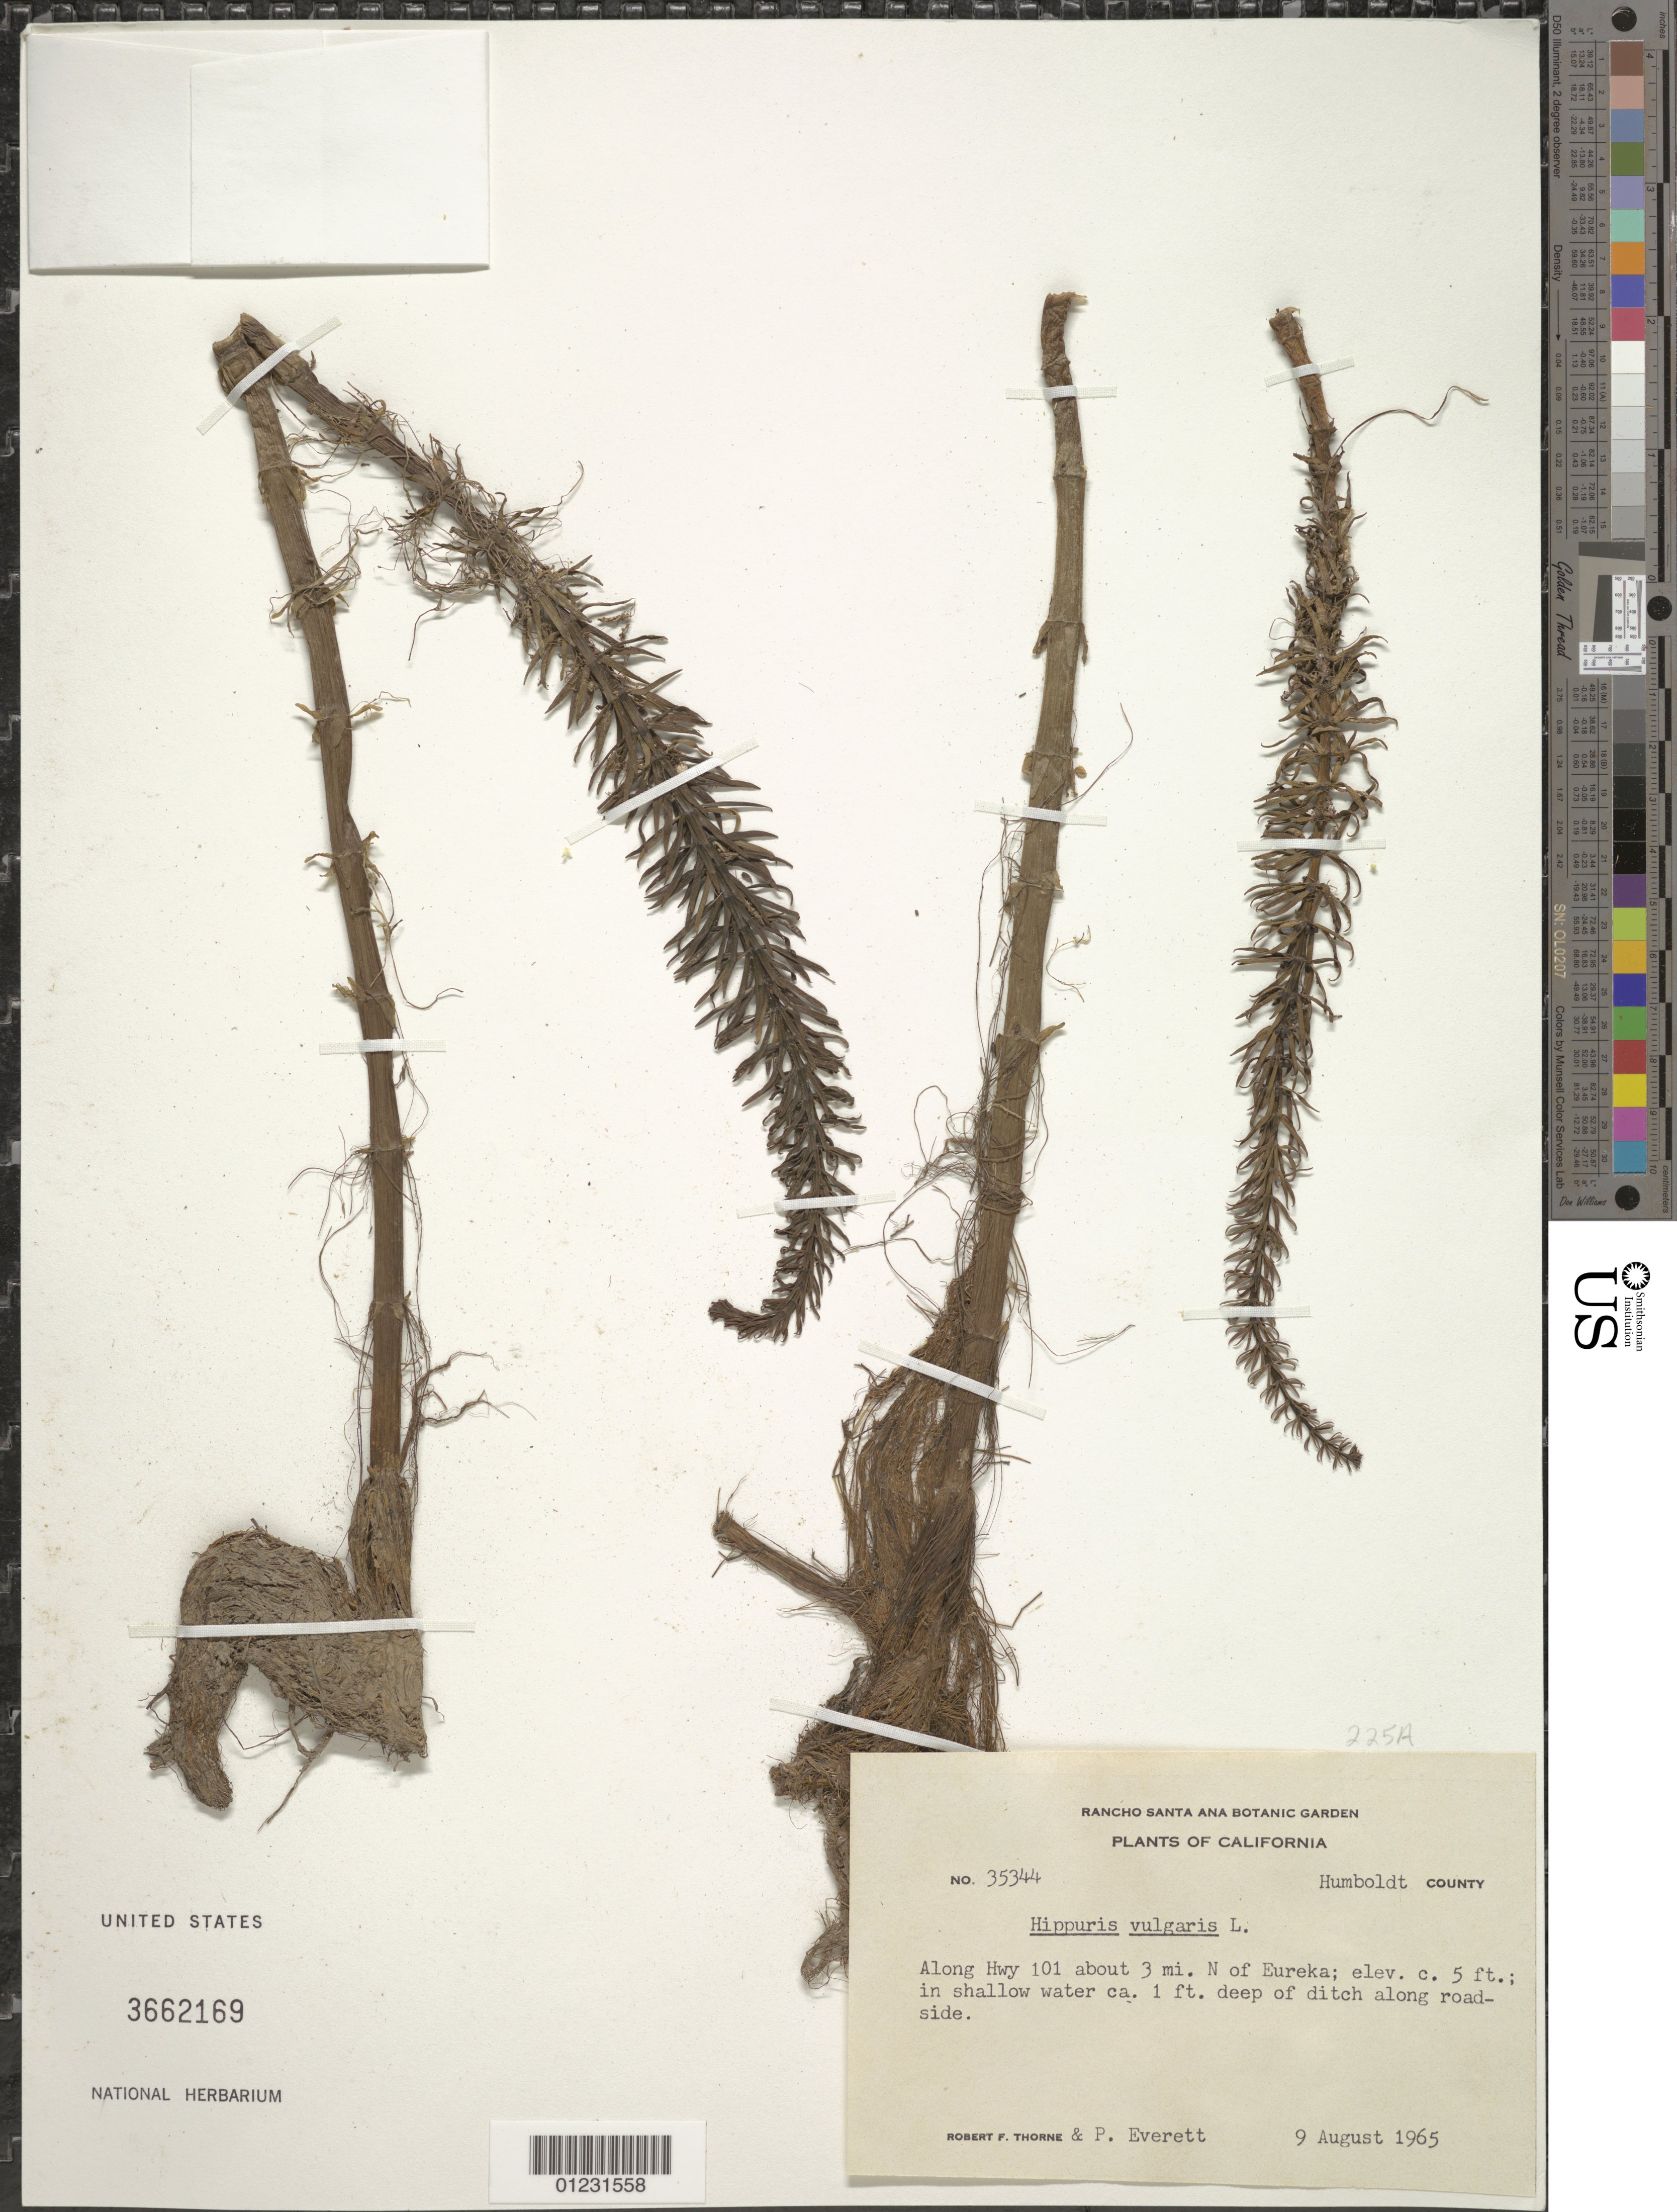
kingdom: Plantae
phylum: Tracheophyta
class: Magnoliopsida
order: Lamiales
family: Plantaginaceae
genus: Hippuris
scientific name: Hippuris vulgaris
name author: L.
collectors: R. F. Thorne & P. Everett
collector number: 35344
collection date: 1965-08-09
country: United States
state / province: California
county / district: Humboldt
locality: Along Hwy 101 about 3 mi. N of Eureka.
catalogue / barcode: US 3662169